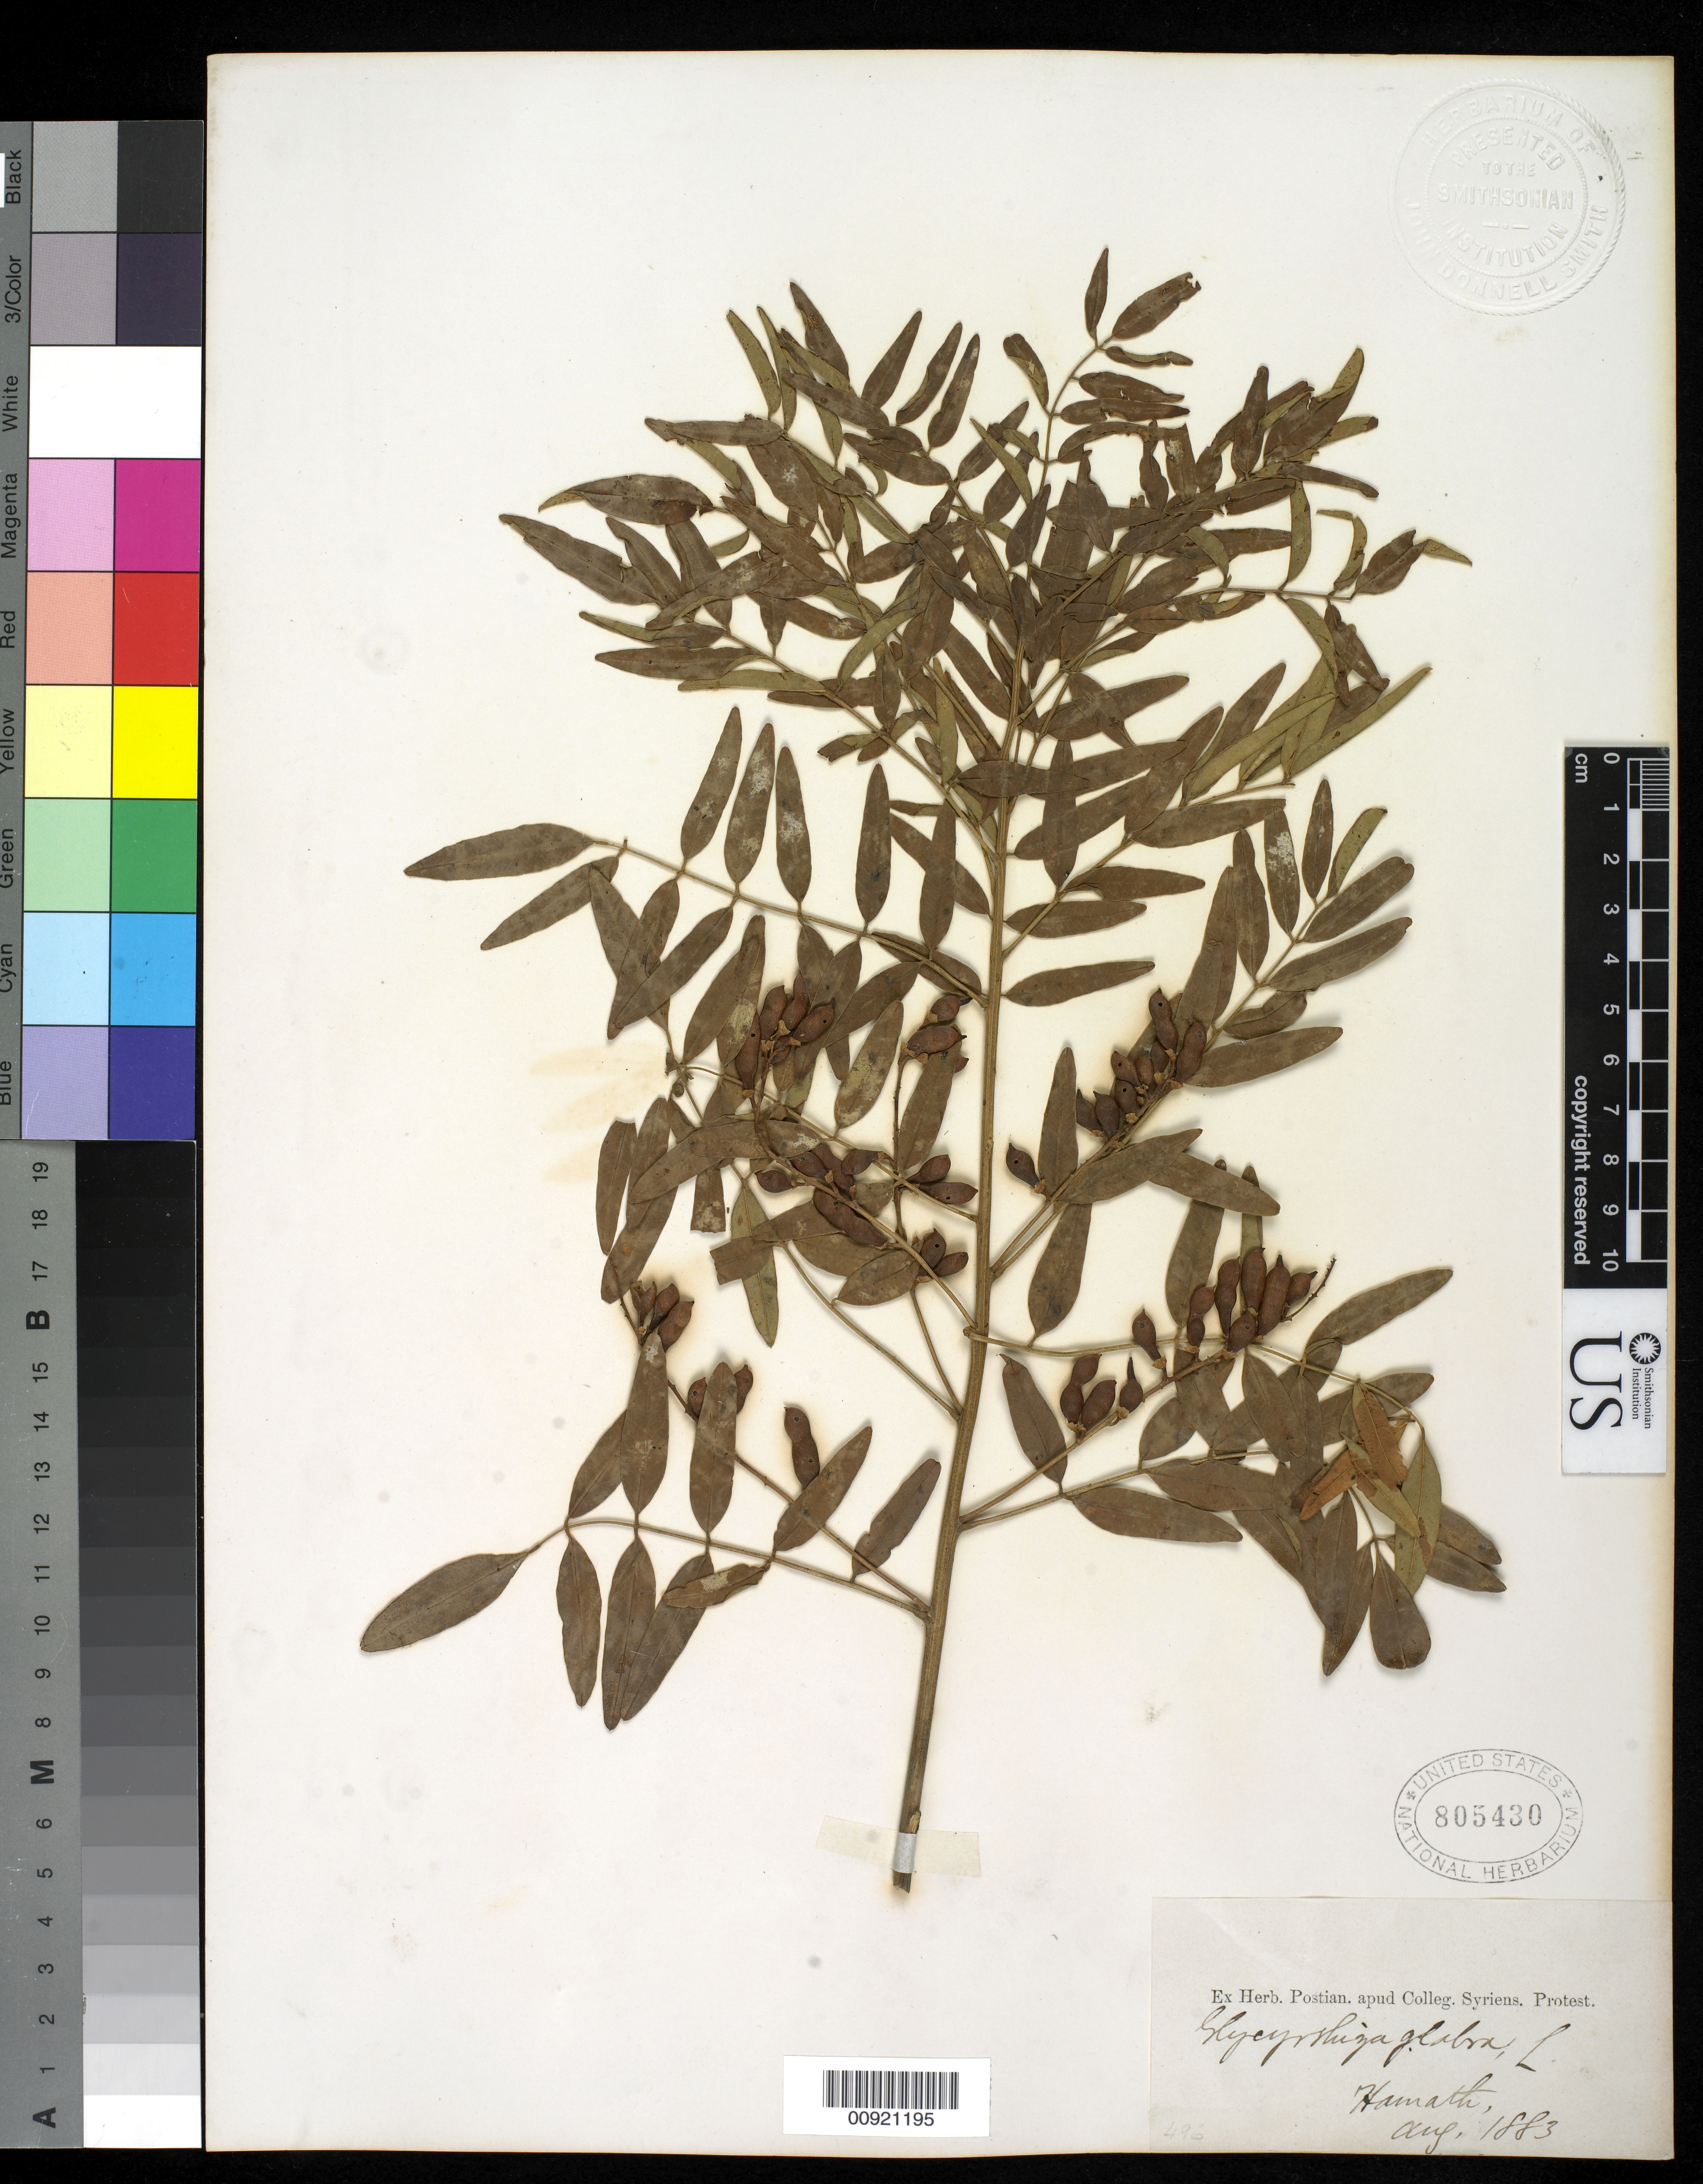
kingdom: Plantae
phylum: Tracheophyta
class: Magnoliopsida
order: Fabales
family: Fabaceae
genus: Glycyrrhiza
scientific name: Glycyrrhiza glabra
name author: L.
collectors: -. Postian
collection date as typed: Aug 1883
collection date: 1883-08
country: Syria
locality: Hamath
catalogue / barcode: US 805430